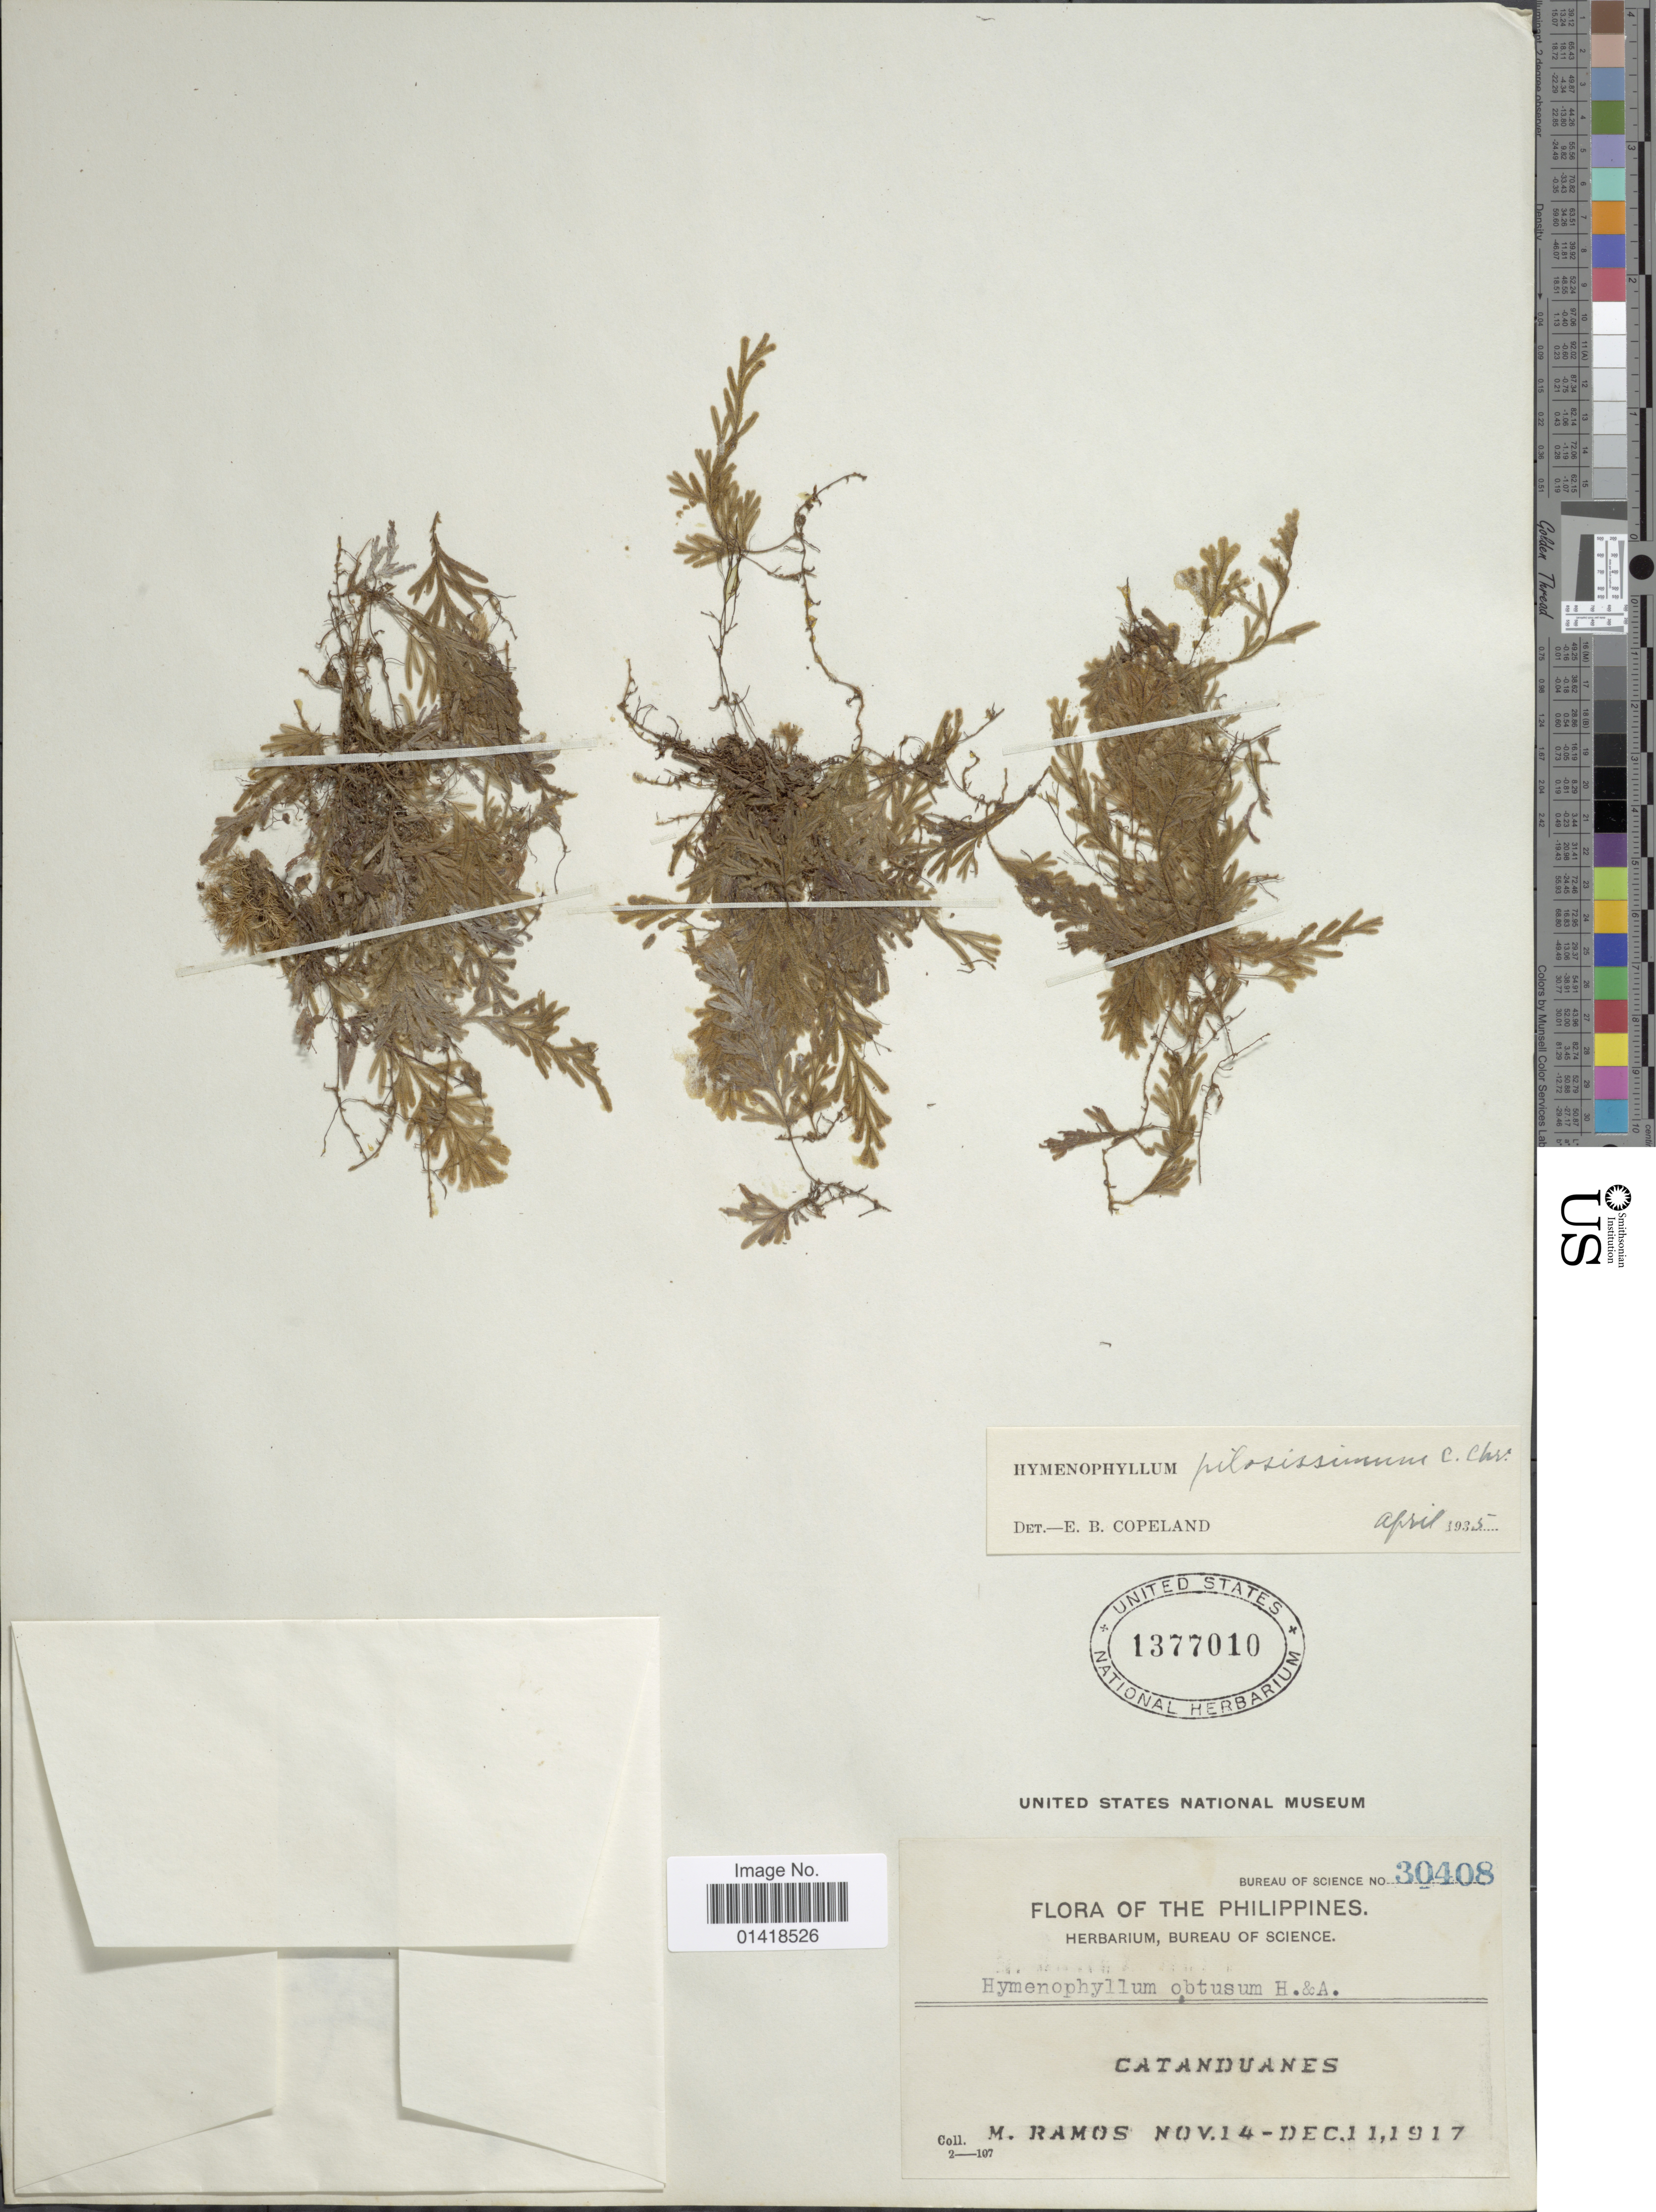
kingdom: Plantae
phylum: Tracheophyta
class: Polypodiopsida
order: Hymenophyllales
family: Hymenophyllaceae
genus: Hymenophyllum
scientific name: Hymenophyllum pilosissimum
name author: C. Chr.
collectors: M. Ramos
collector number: Bureau of Science 30408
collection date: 1917-11-14/1917-12-11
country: Philippines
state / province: Bicol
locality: The Philiipines. Catanduanes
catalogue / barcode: US 1377010